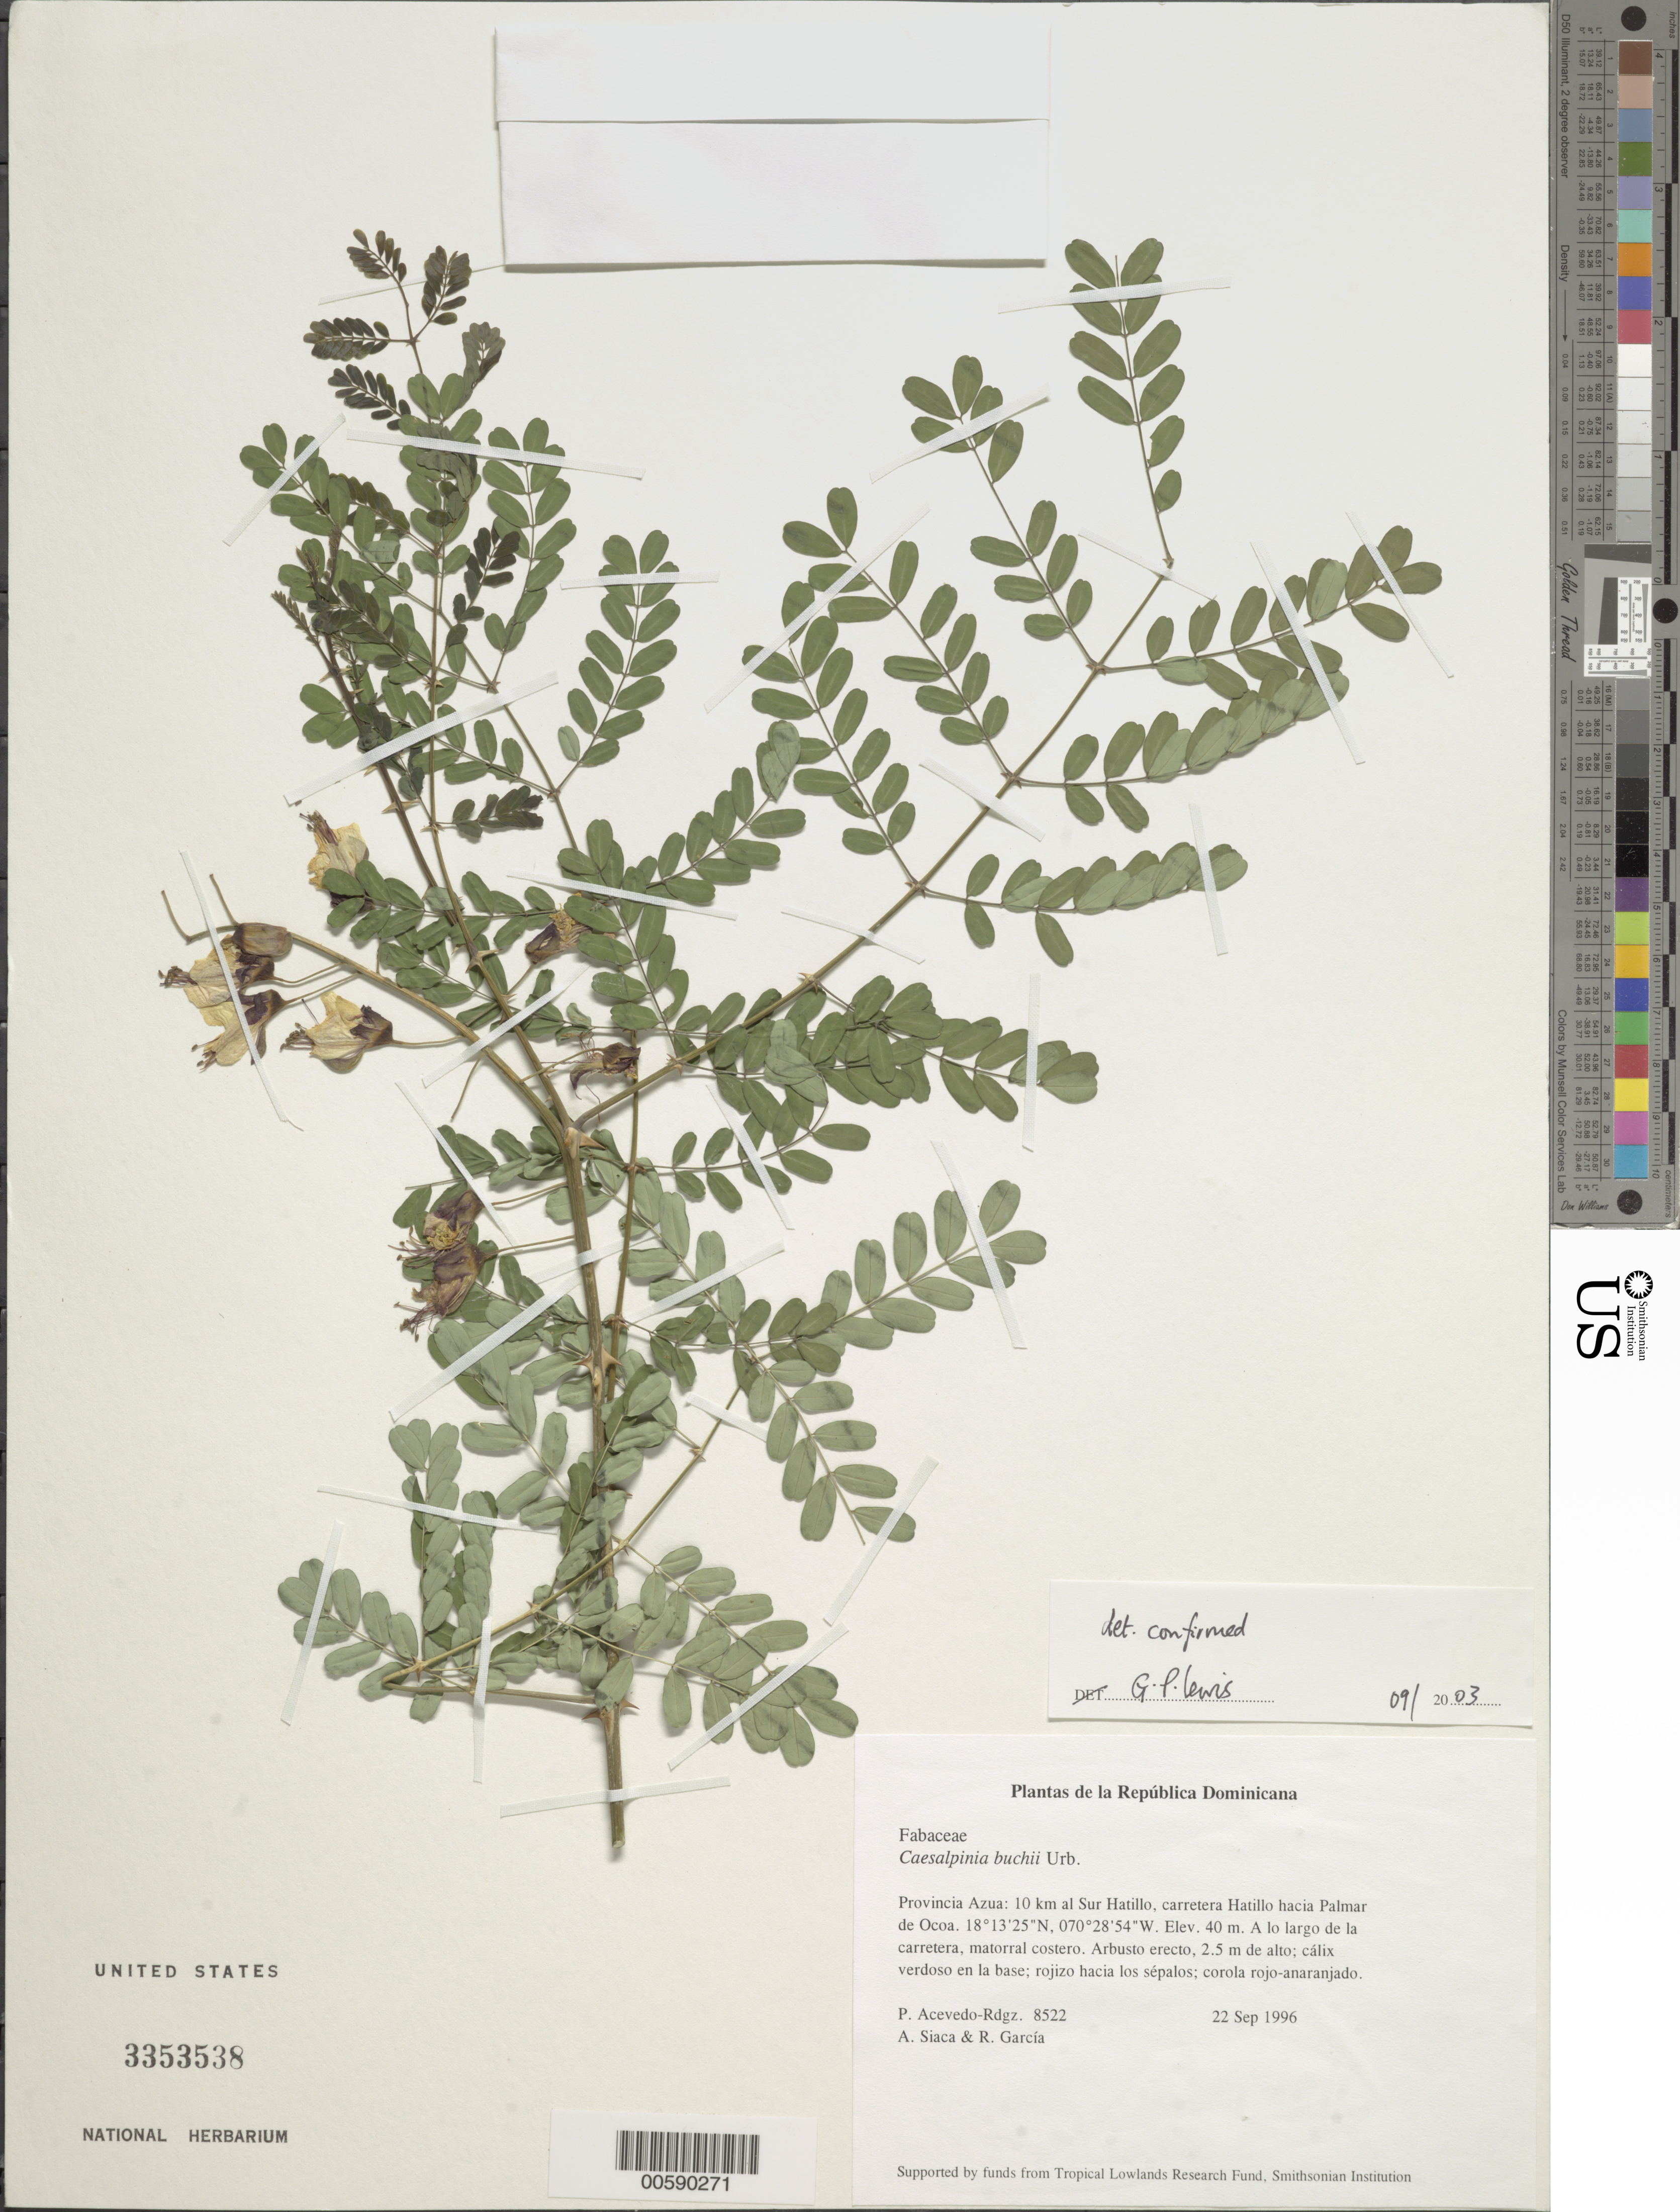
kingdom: Plantae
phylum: Tracheophyta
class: Magnoliopsida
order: Fabales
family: Fabaceae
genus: Denisophytum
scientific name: Denisophytum buchii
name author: (Urb.) Gagnon & G.P. Lewis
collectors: P. Acevedo-Rodr., A. Siaca & R. G. García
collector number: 8522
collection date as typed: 22 Sep 1996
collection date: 1996-09-22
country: Dominican Republic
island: Hispaniola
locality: Provincia Azua: 10 km al Sur Hatillo, carretera Hatillo hacia Palmar de Ocoa.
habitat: A lo largo de la carretera, matorral costero.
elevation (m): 40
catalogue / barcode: US 3353538